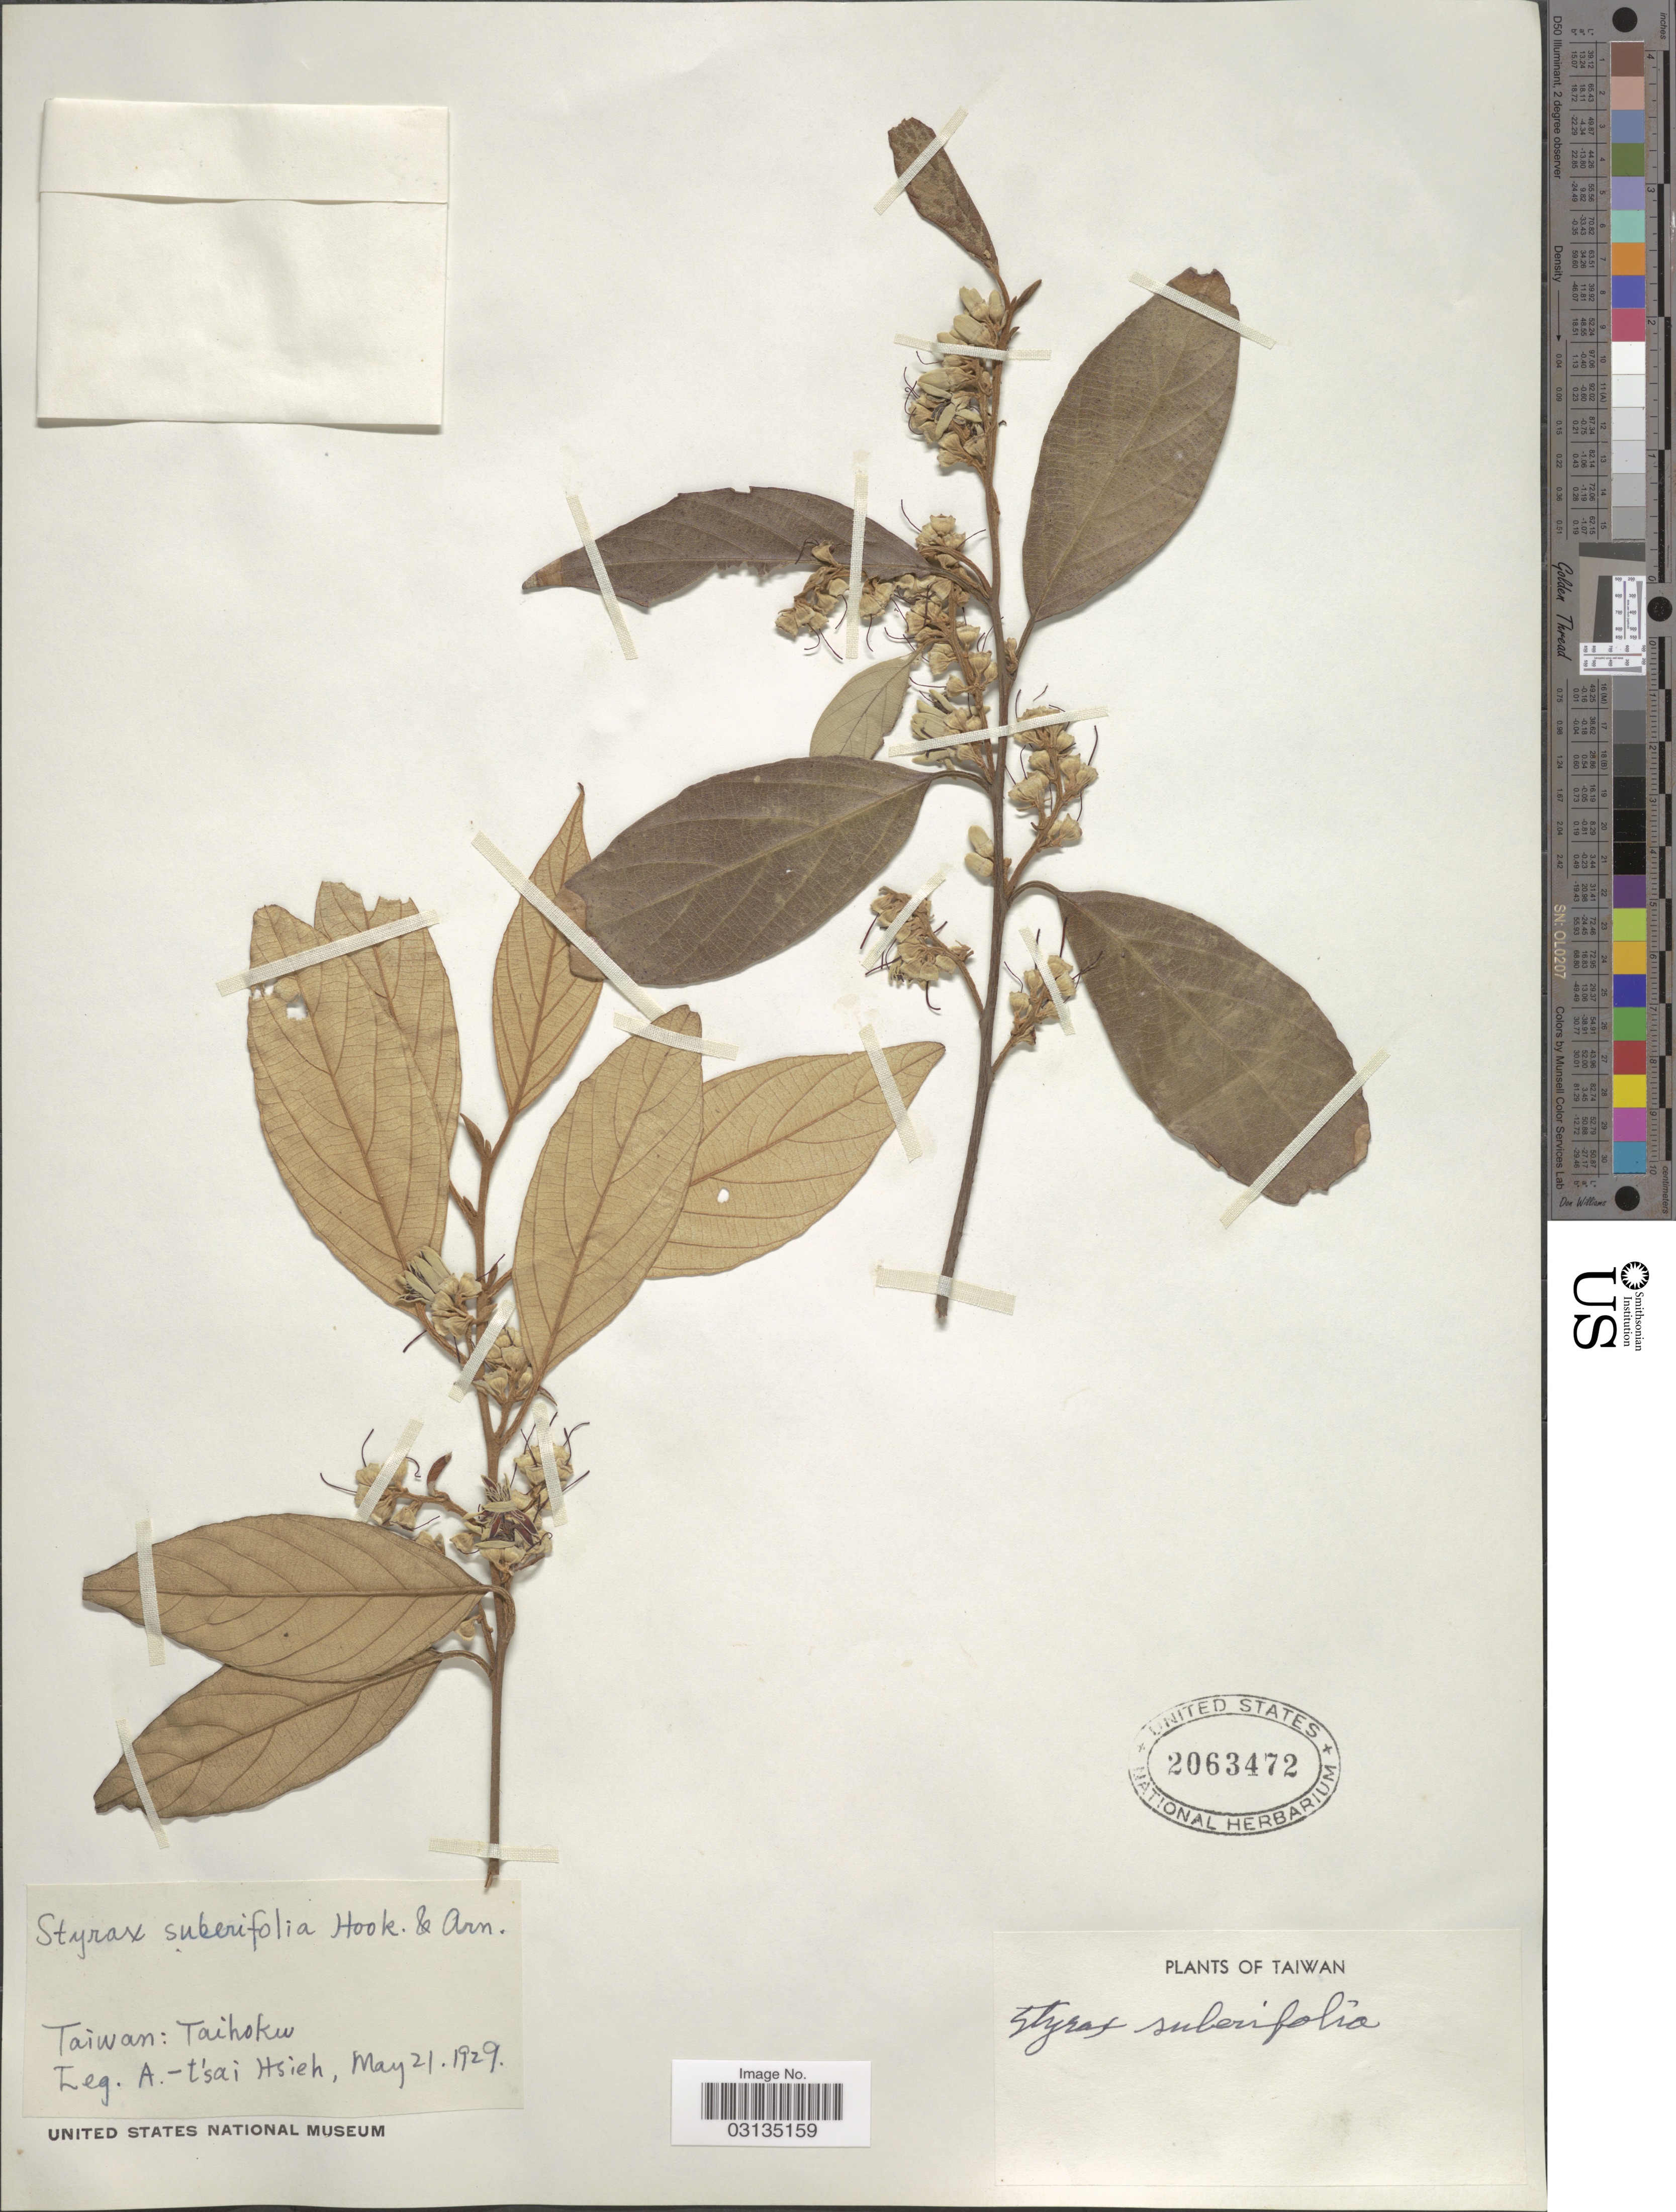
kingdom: Plantae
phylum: Tracheophyta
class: Magnoliopsida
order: Ericales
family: Styracaceae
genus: Styrax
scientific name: Styrax suberifolius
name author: Hook. & Arn.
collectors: A. Hsieh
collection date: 1929-05-21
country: Taiwan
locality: Taiwan: Taihoku.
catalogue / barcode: US 2063472